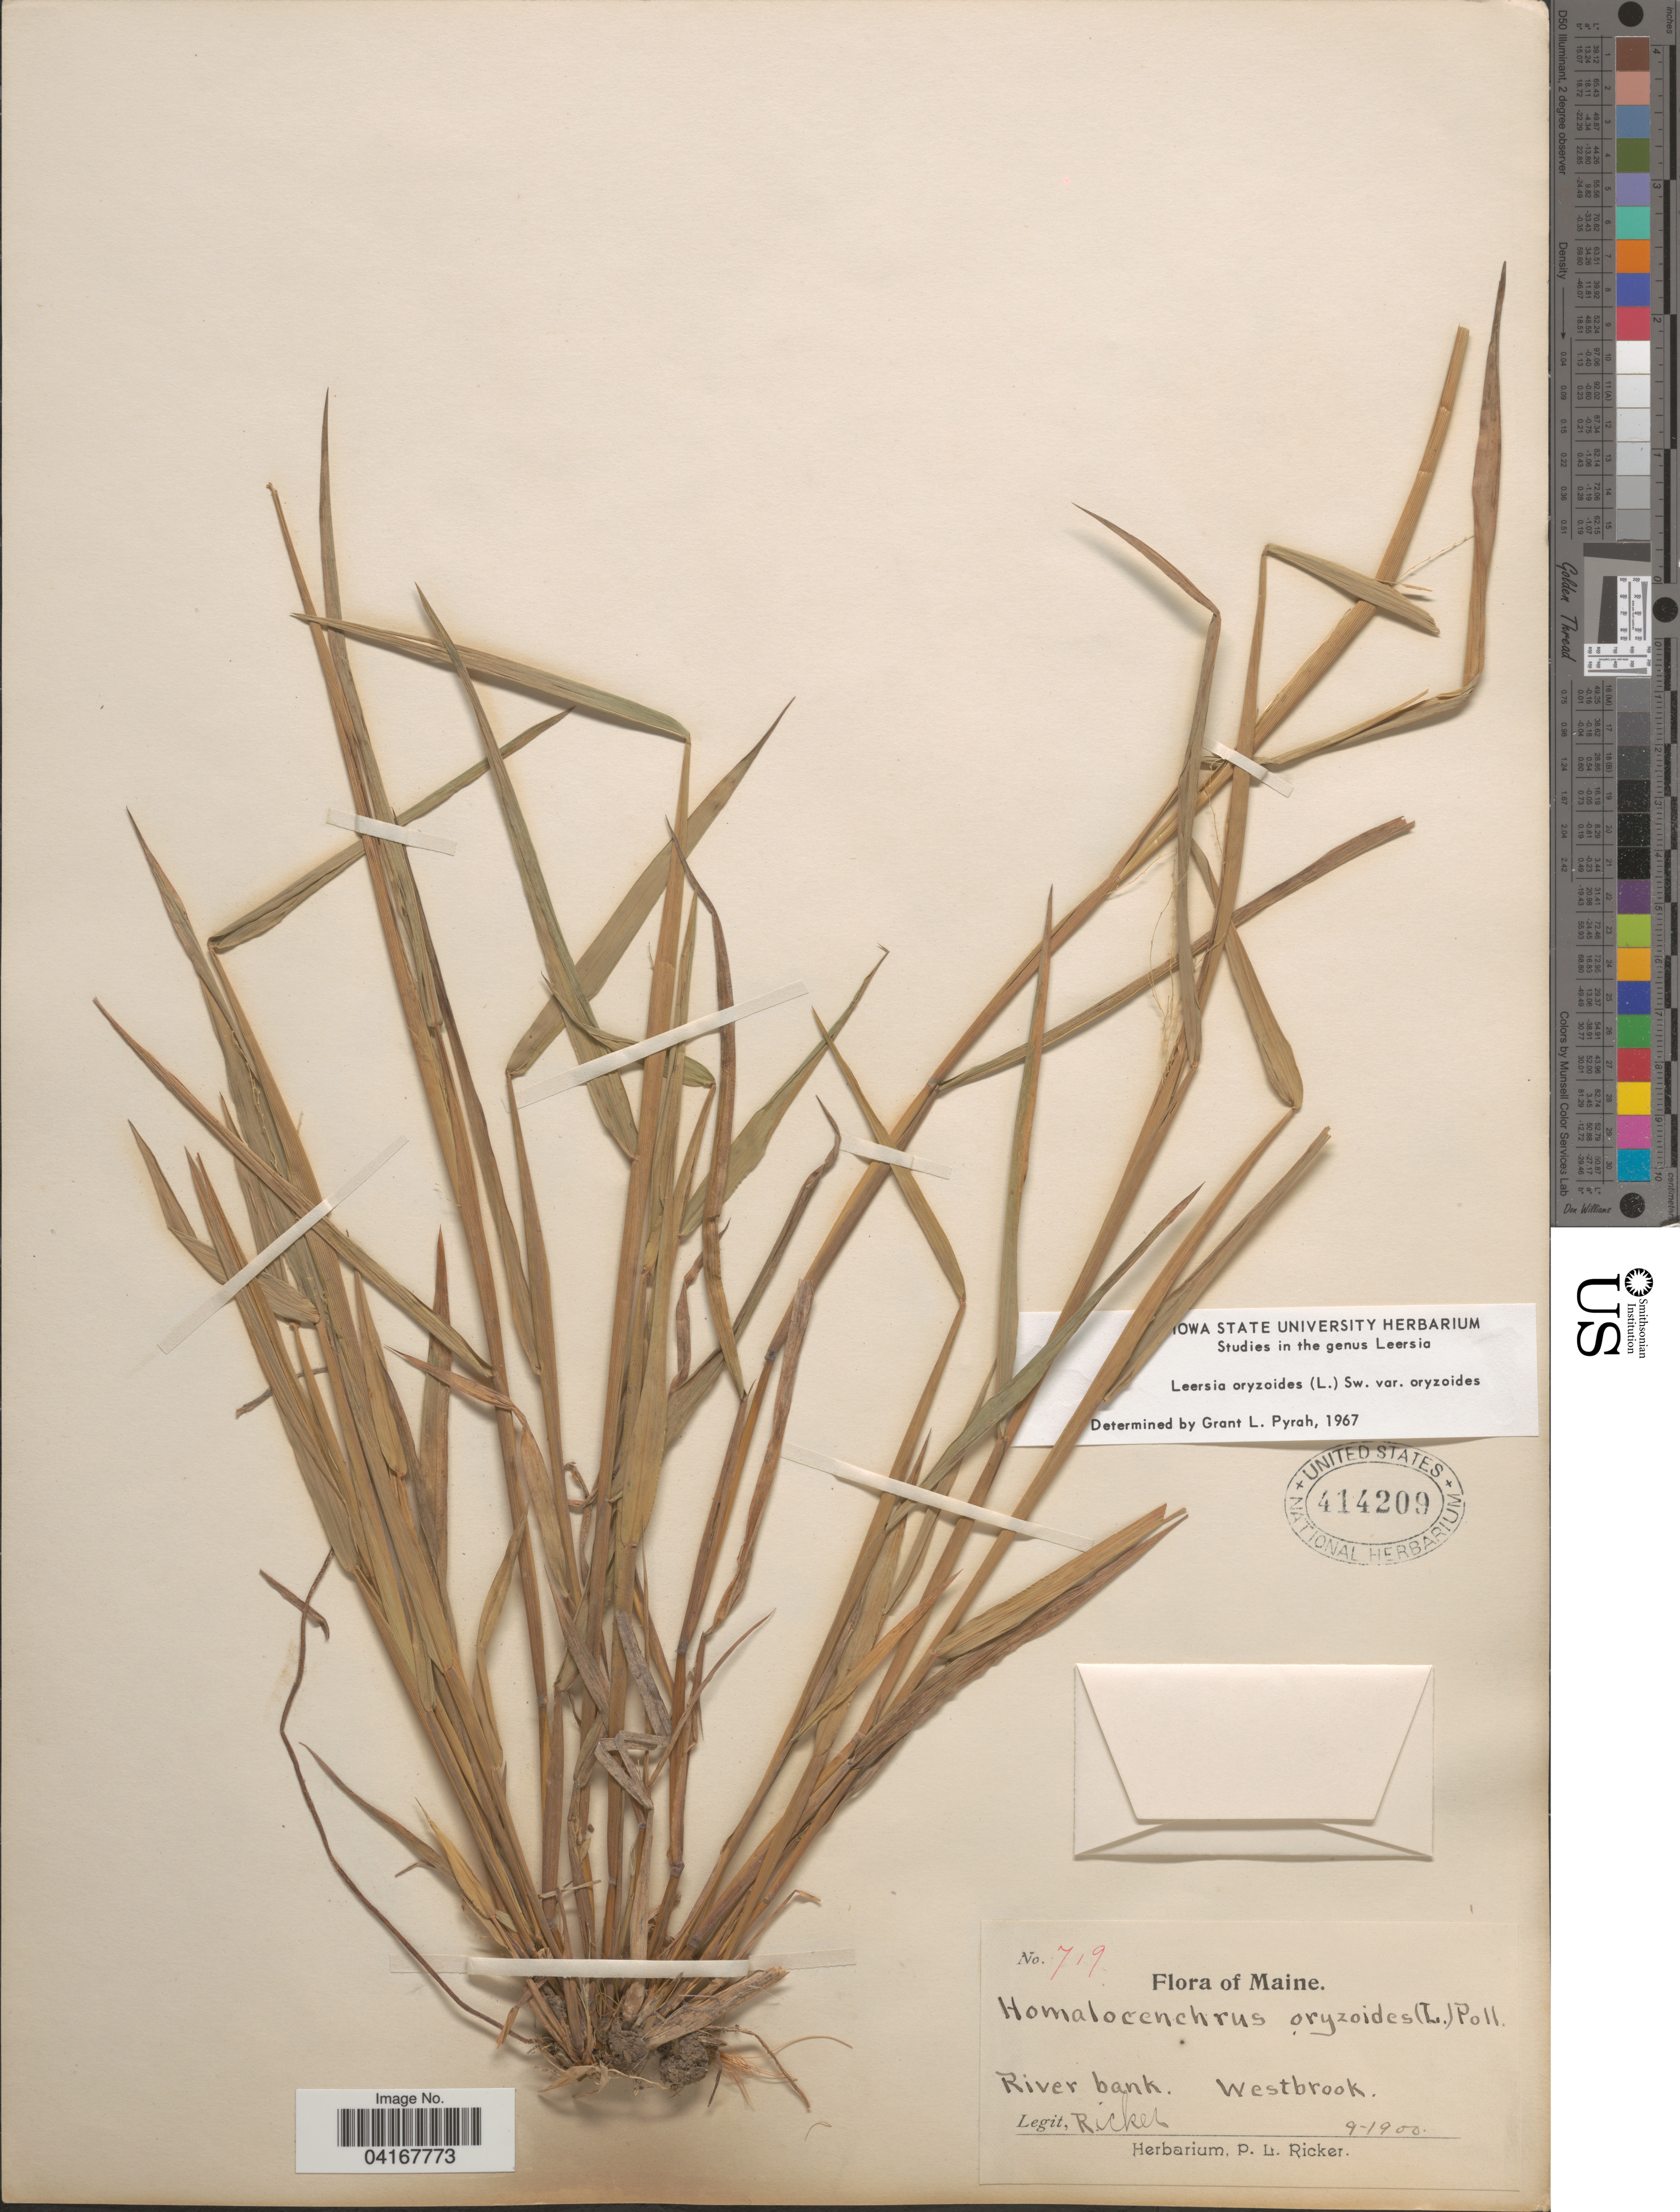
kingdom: Plantae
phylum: Tracheophyta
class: Liliopsida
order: Poales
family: Poaceae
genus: Leersia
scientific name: Leersia oryzoides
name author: (L.) Sw.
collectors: P. Ricker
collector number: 719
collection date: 1900-09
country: United States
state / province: Maine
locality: Westbrook.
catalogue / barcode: US 414209